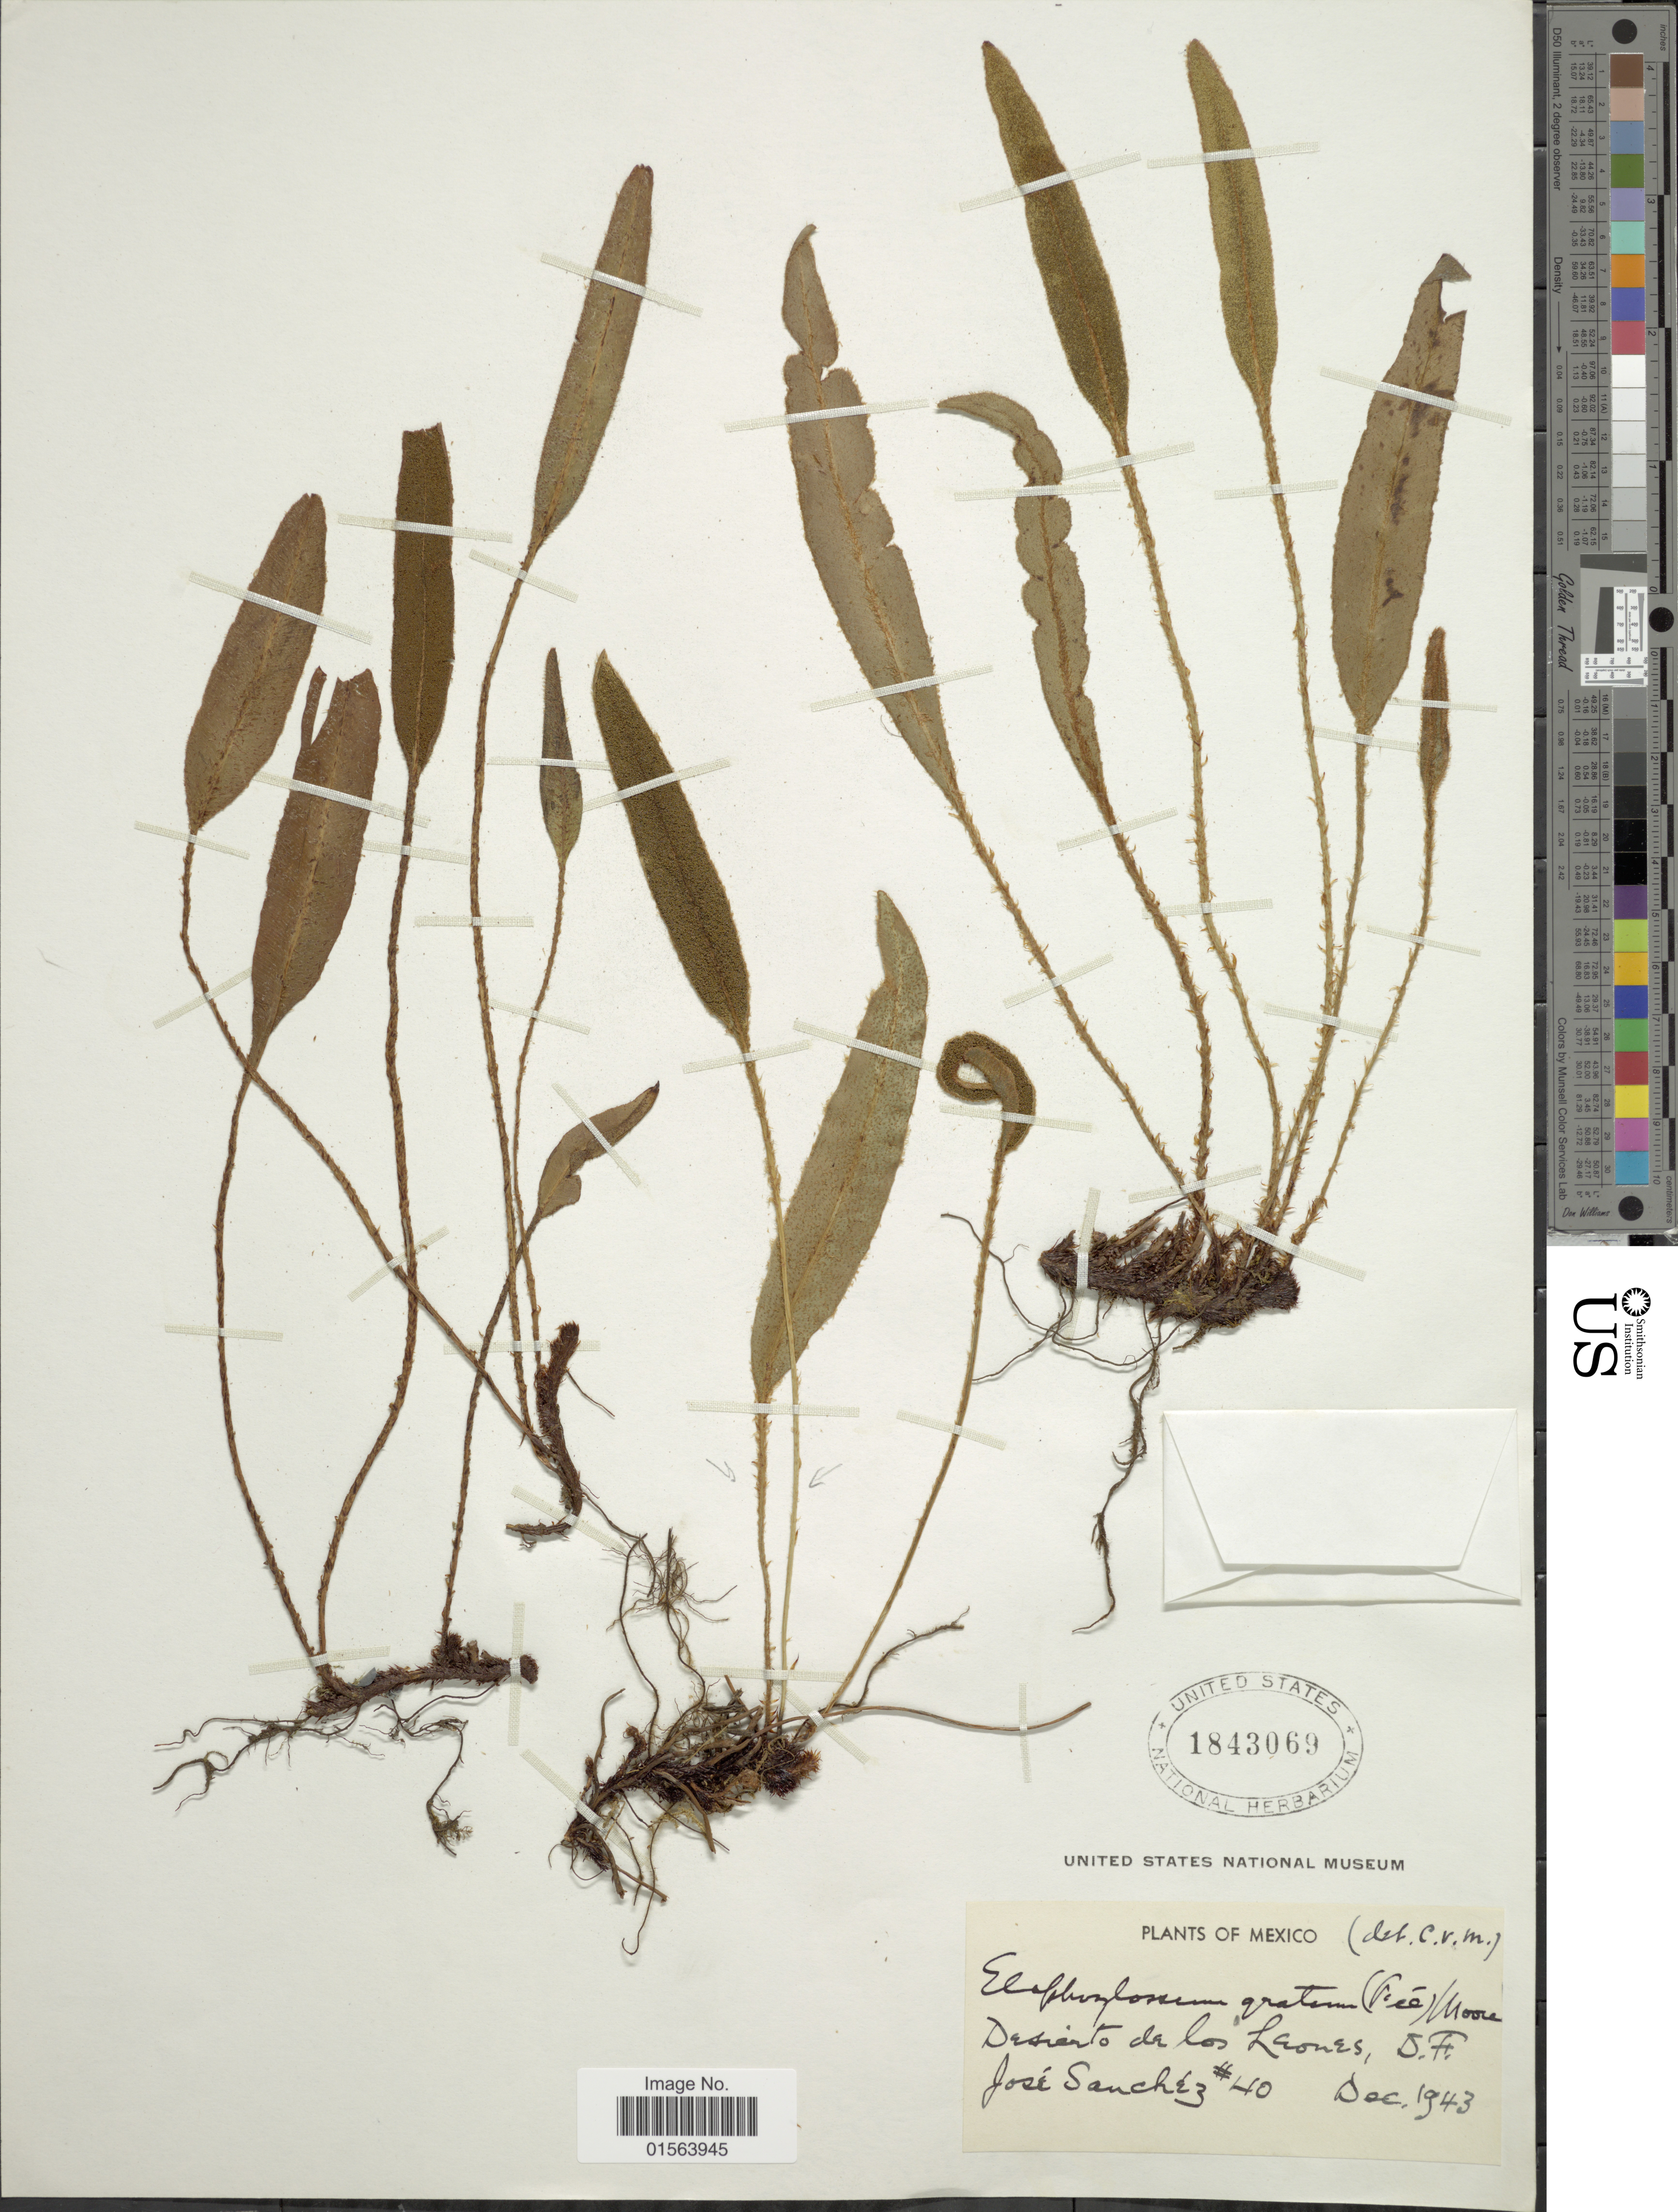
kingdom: Plantae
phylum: Tracheophyta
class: Polypodiopsida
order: Polypodiales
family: Dryopteridaceae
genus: Elaphoglossum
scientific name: Elaphoglossum gratum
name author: (Fée) T. Moore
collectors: J. Sánchez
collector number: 40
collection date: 1943-12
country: Mexico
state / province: Distrito Federal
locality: Desierto de los Leones, D. F.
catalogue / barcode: US 1843069